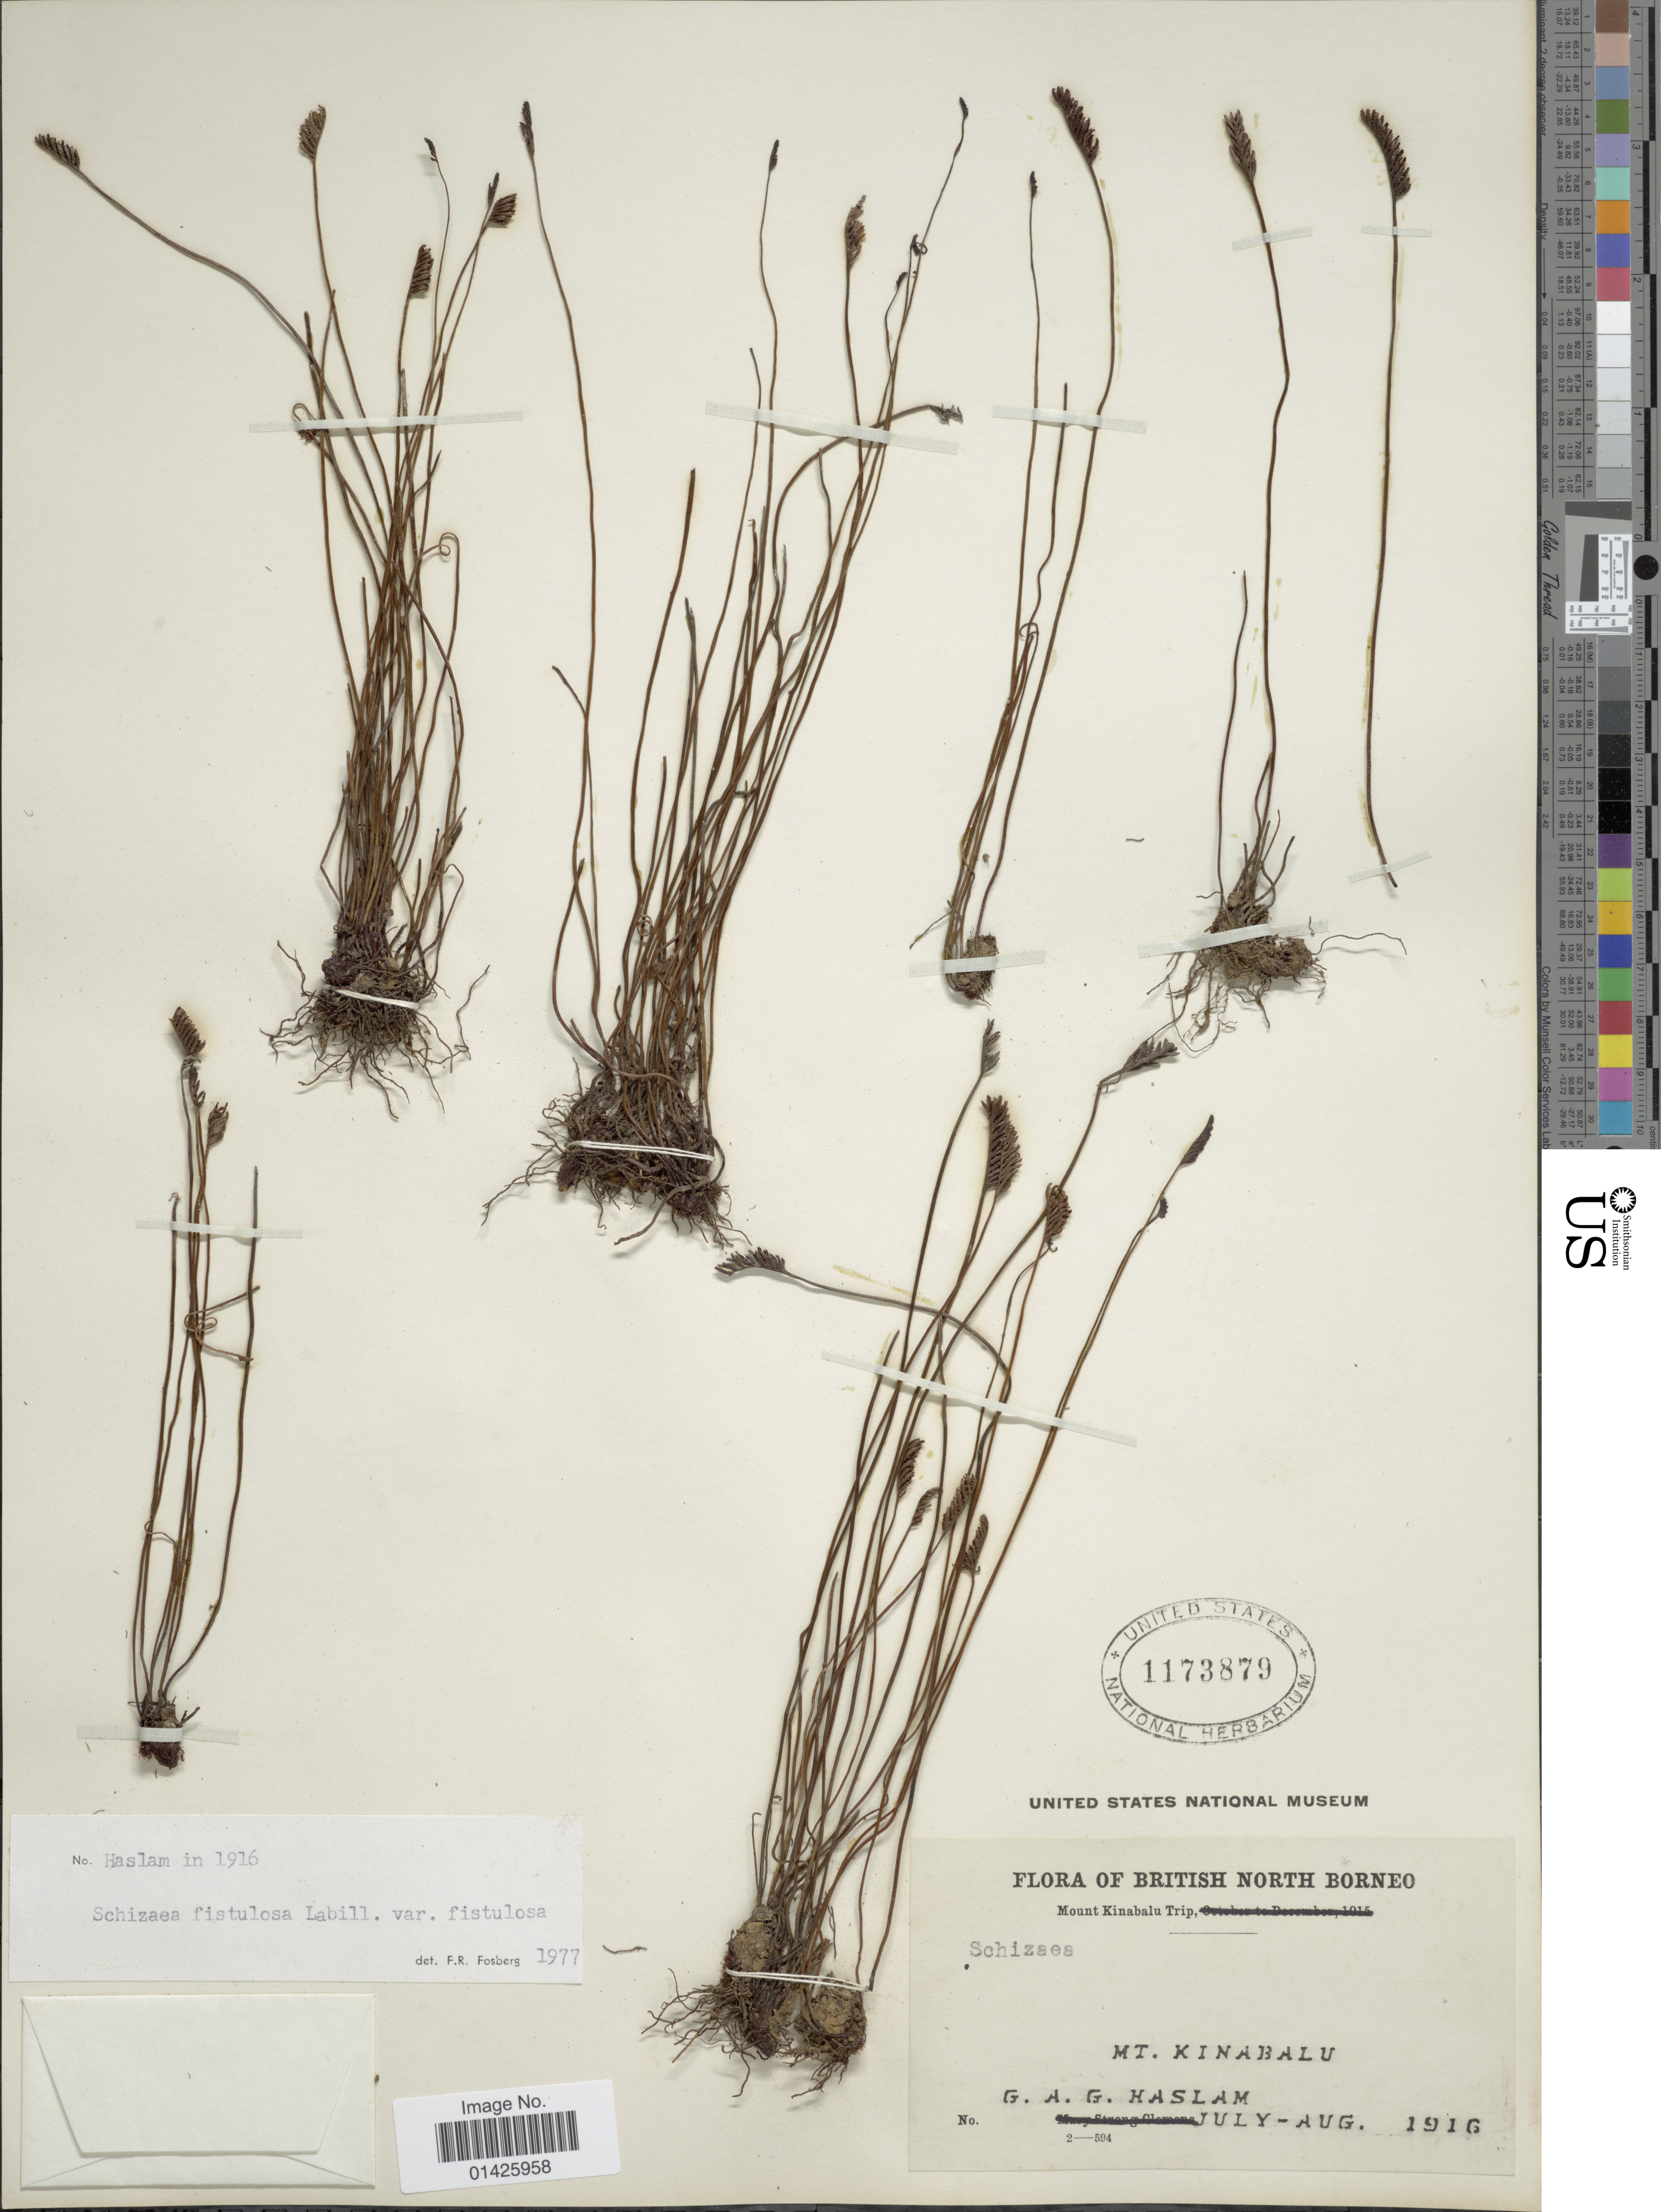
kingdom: Plantae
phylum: Tracheophyta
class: Polypodiopsida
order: Schizaeales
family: Schizaeaceae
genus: Schizaea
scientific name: Schizaea fistulosa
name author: Labill.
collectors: G. Haslam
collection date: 1916-07/1916-08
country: Malaysia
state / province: Sabah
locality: British North Borneo, Mt. Kinabalu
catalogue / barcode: US 1173879